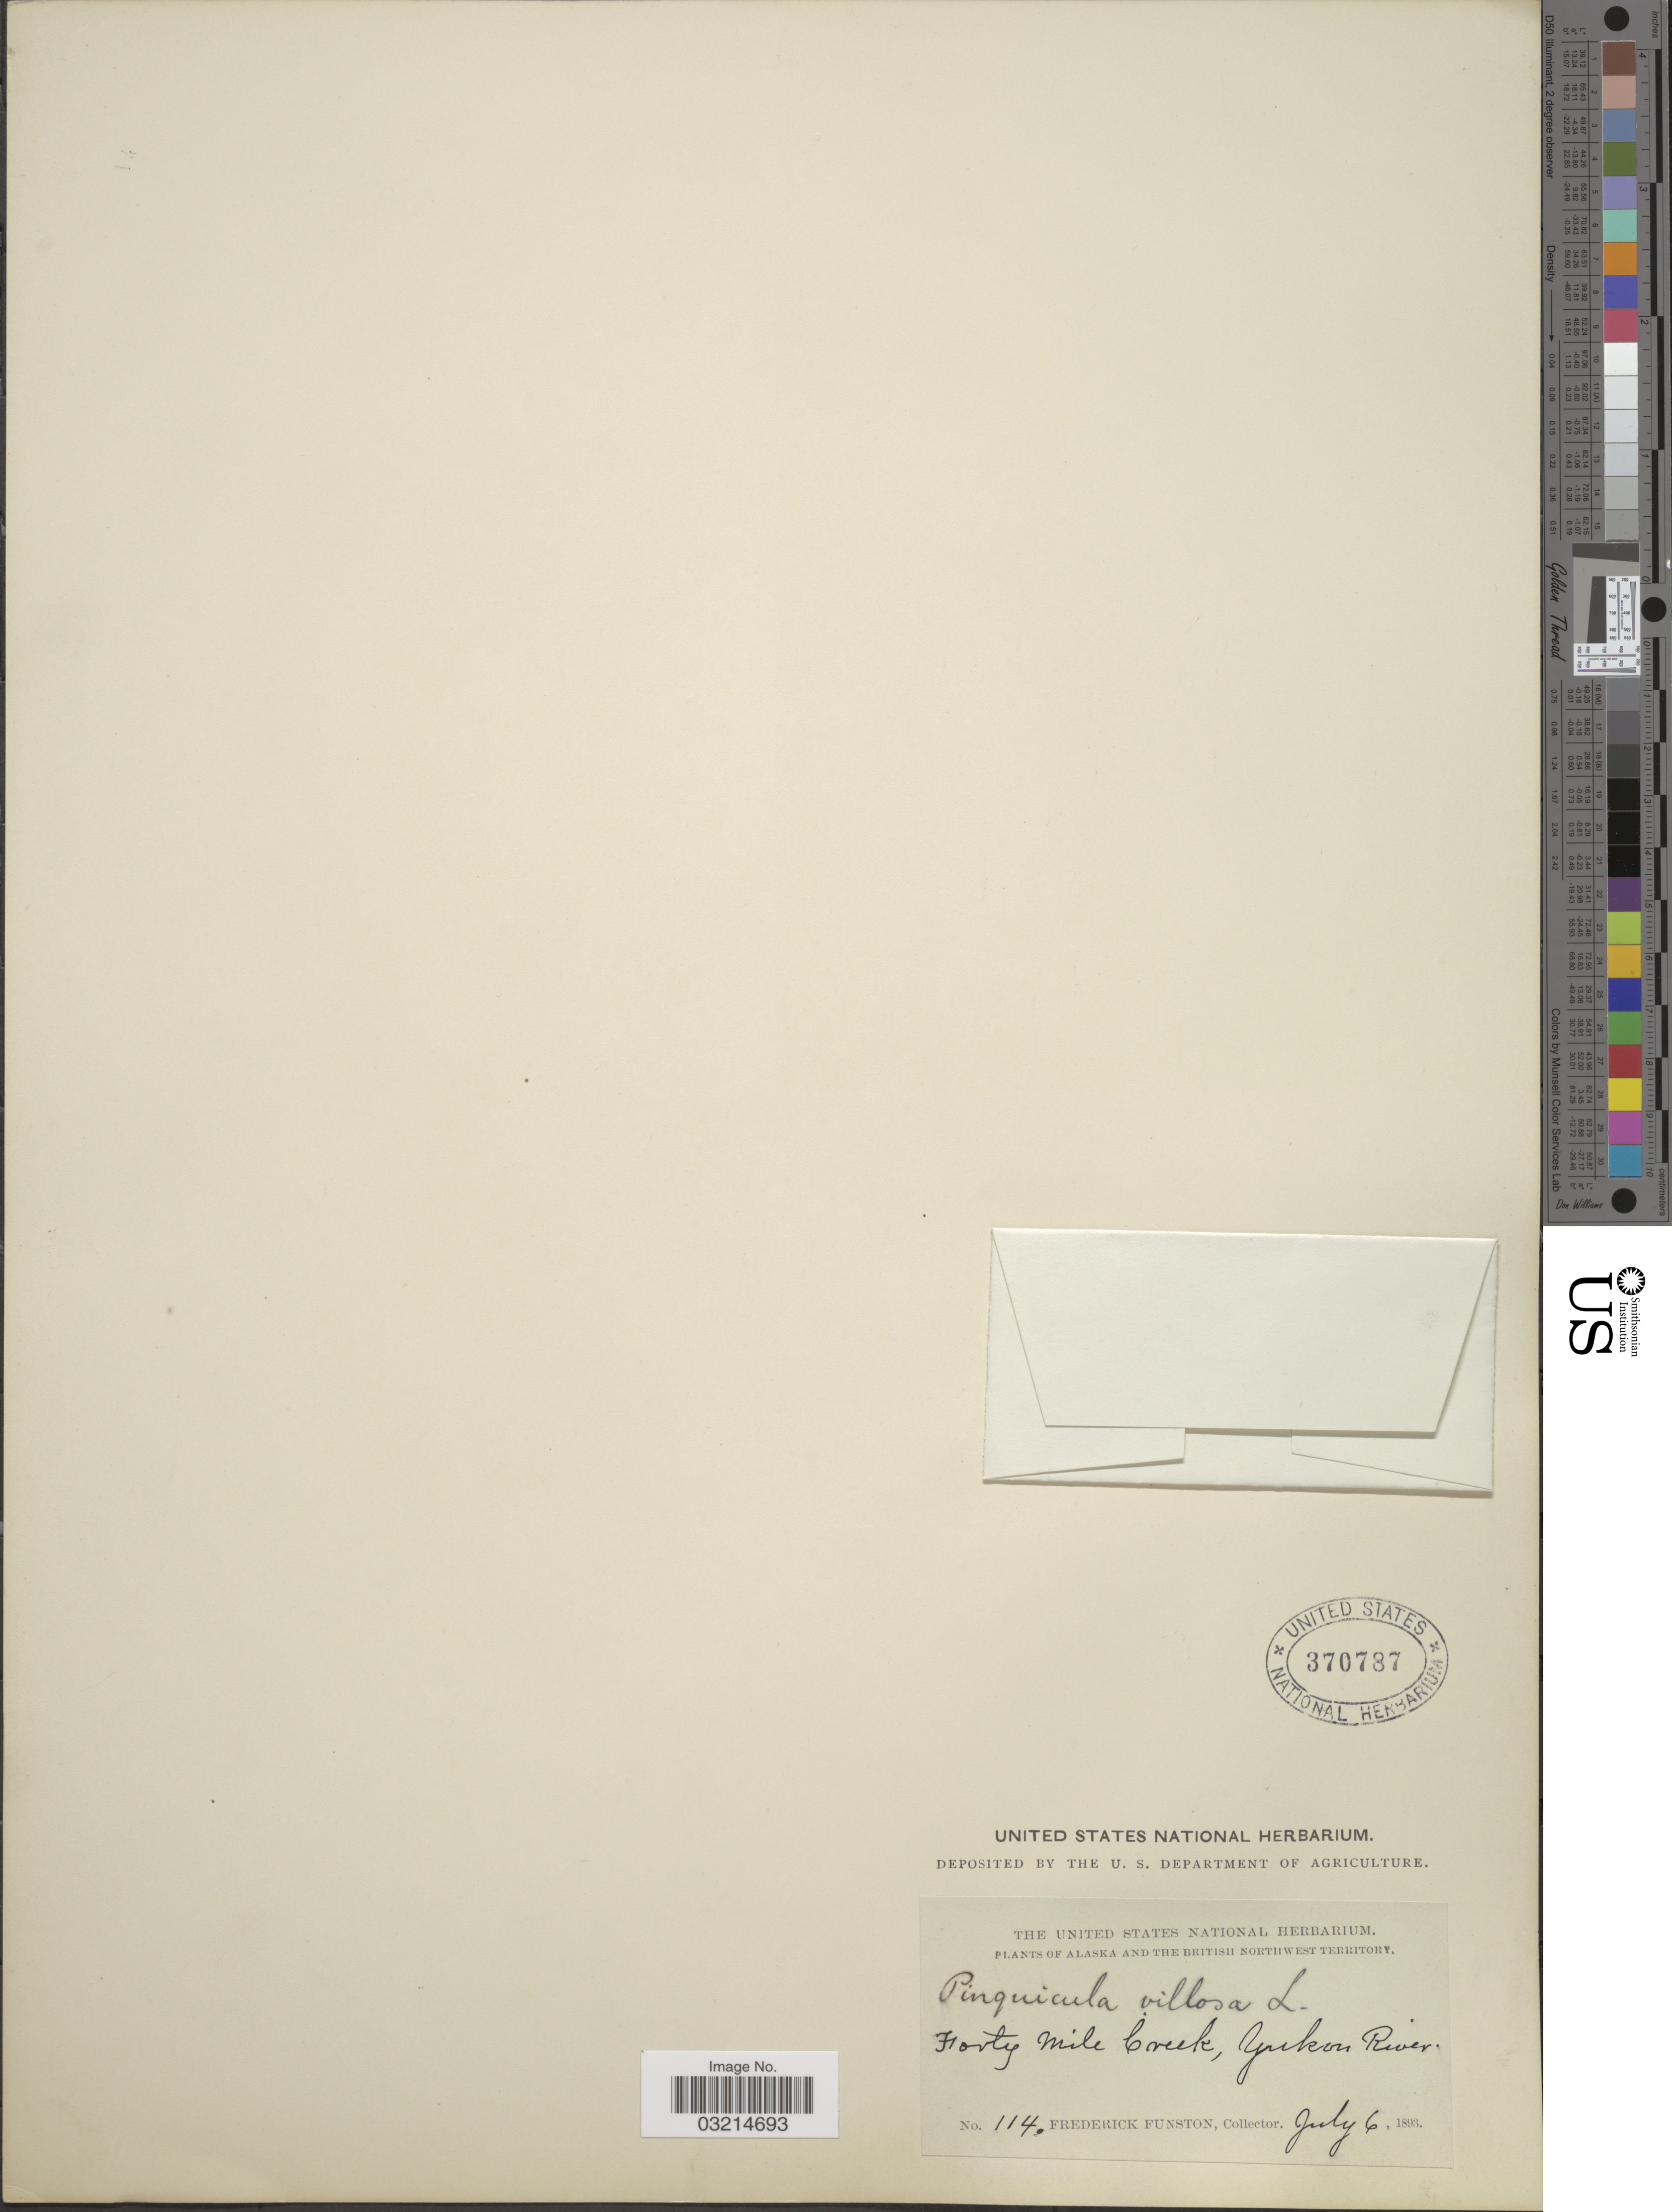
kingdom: Plantae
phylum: Tracheophyta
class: Magnoliopsida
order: Lamiales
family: Lentibulariaceae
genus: Pinguicula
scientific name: Pinguicula villosa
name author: L.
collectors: F. Funston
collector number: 114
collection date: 1893-07-06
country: United States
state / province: Alaska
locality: Alaska and The British Northwest Territory. Forty Mile Creek, Yukon River.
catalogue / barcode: US 370787